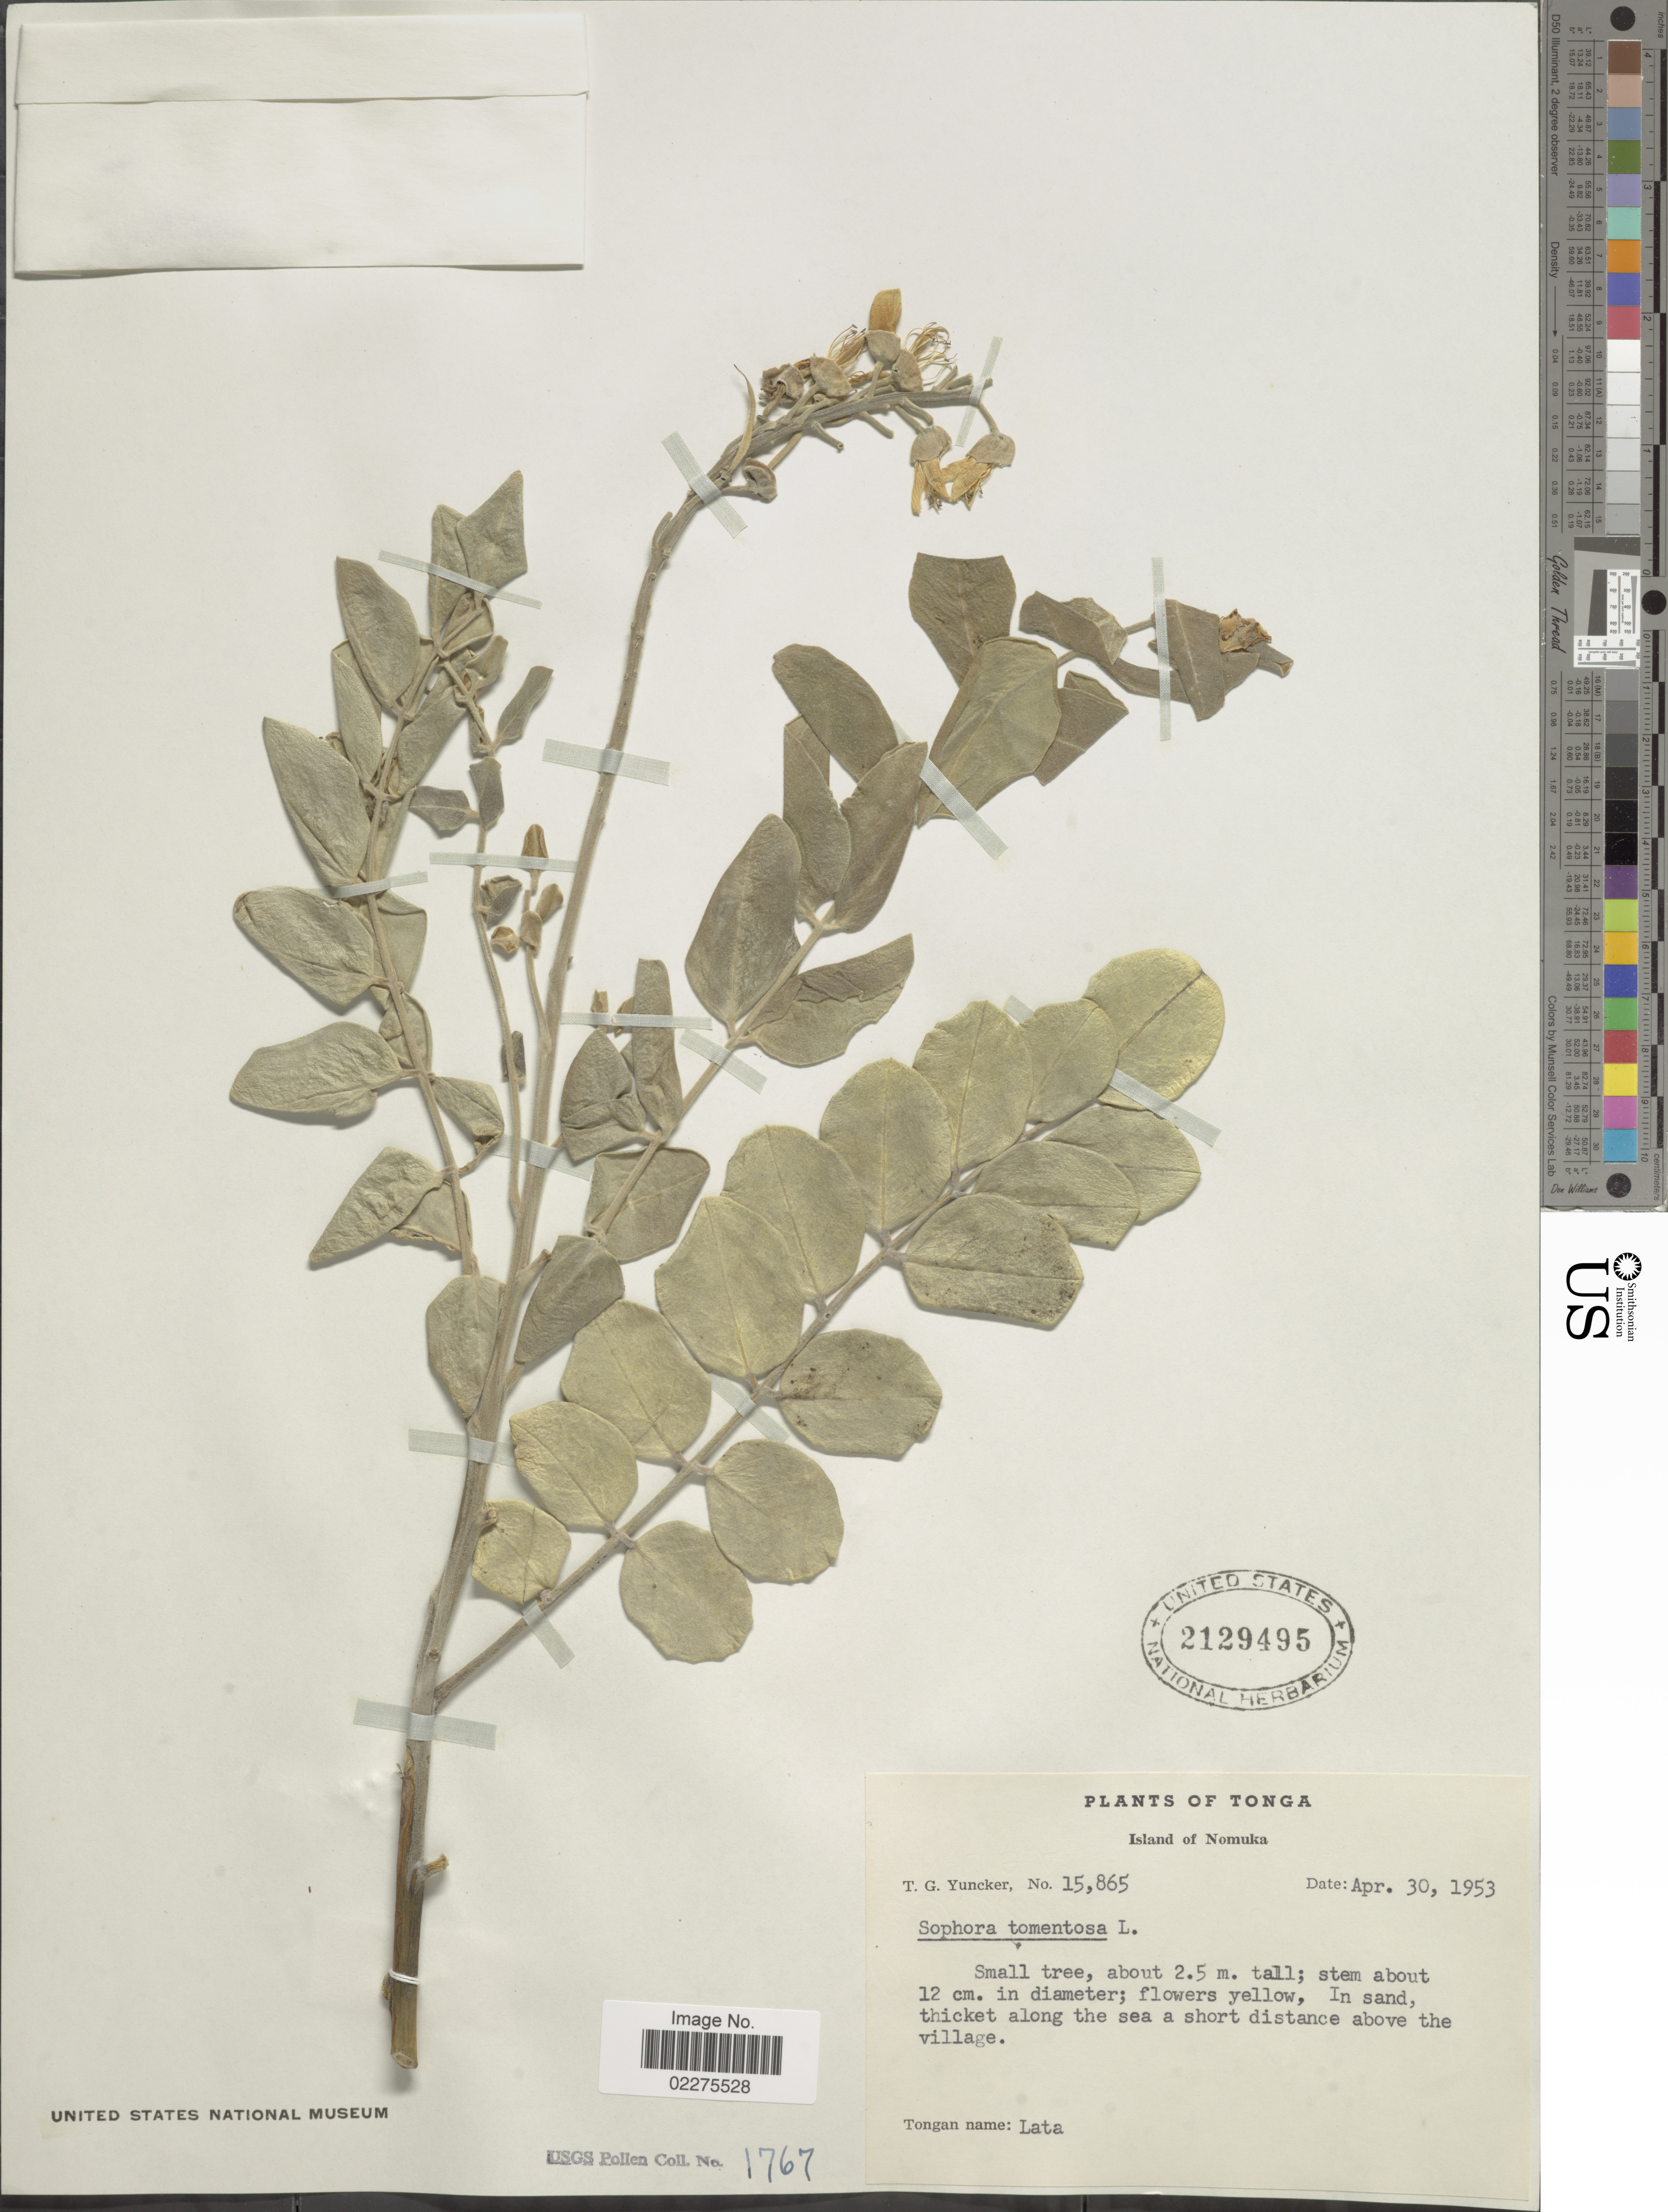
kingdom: Plantae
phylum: Tracheophyta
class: Magnoliopsida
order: Fabales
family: Fabaceae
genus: Sophora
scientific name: Sophora tomentosa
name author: L.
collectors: T. G. Yuncker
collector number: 15865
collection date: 1953-04-30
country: Tonga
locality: Island of Nomuka. along the sea a short distance above the village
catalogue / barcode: US 2129495